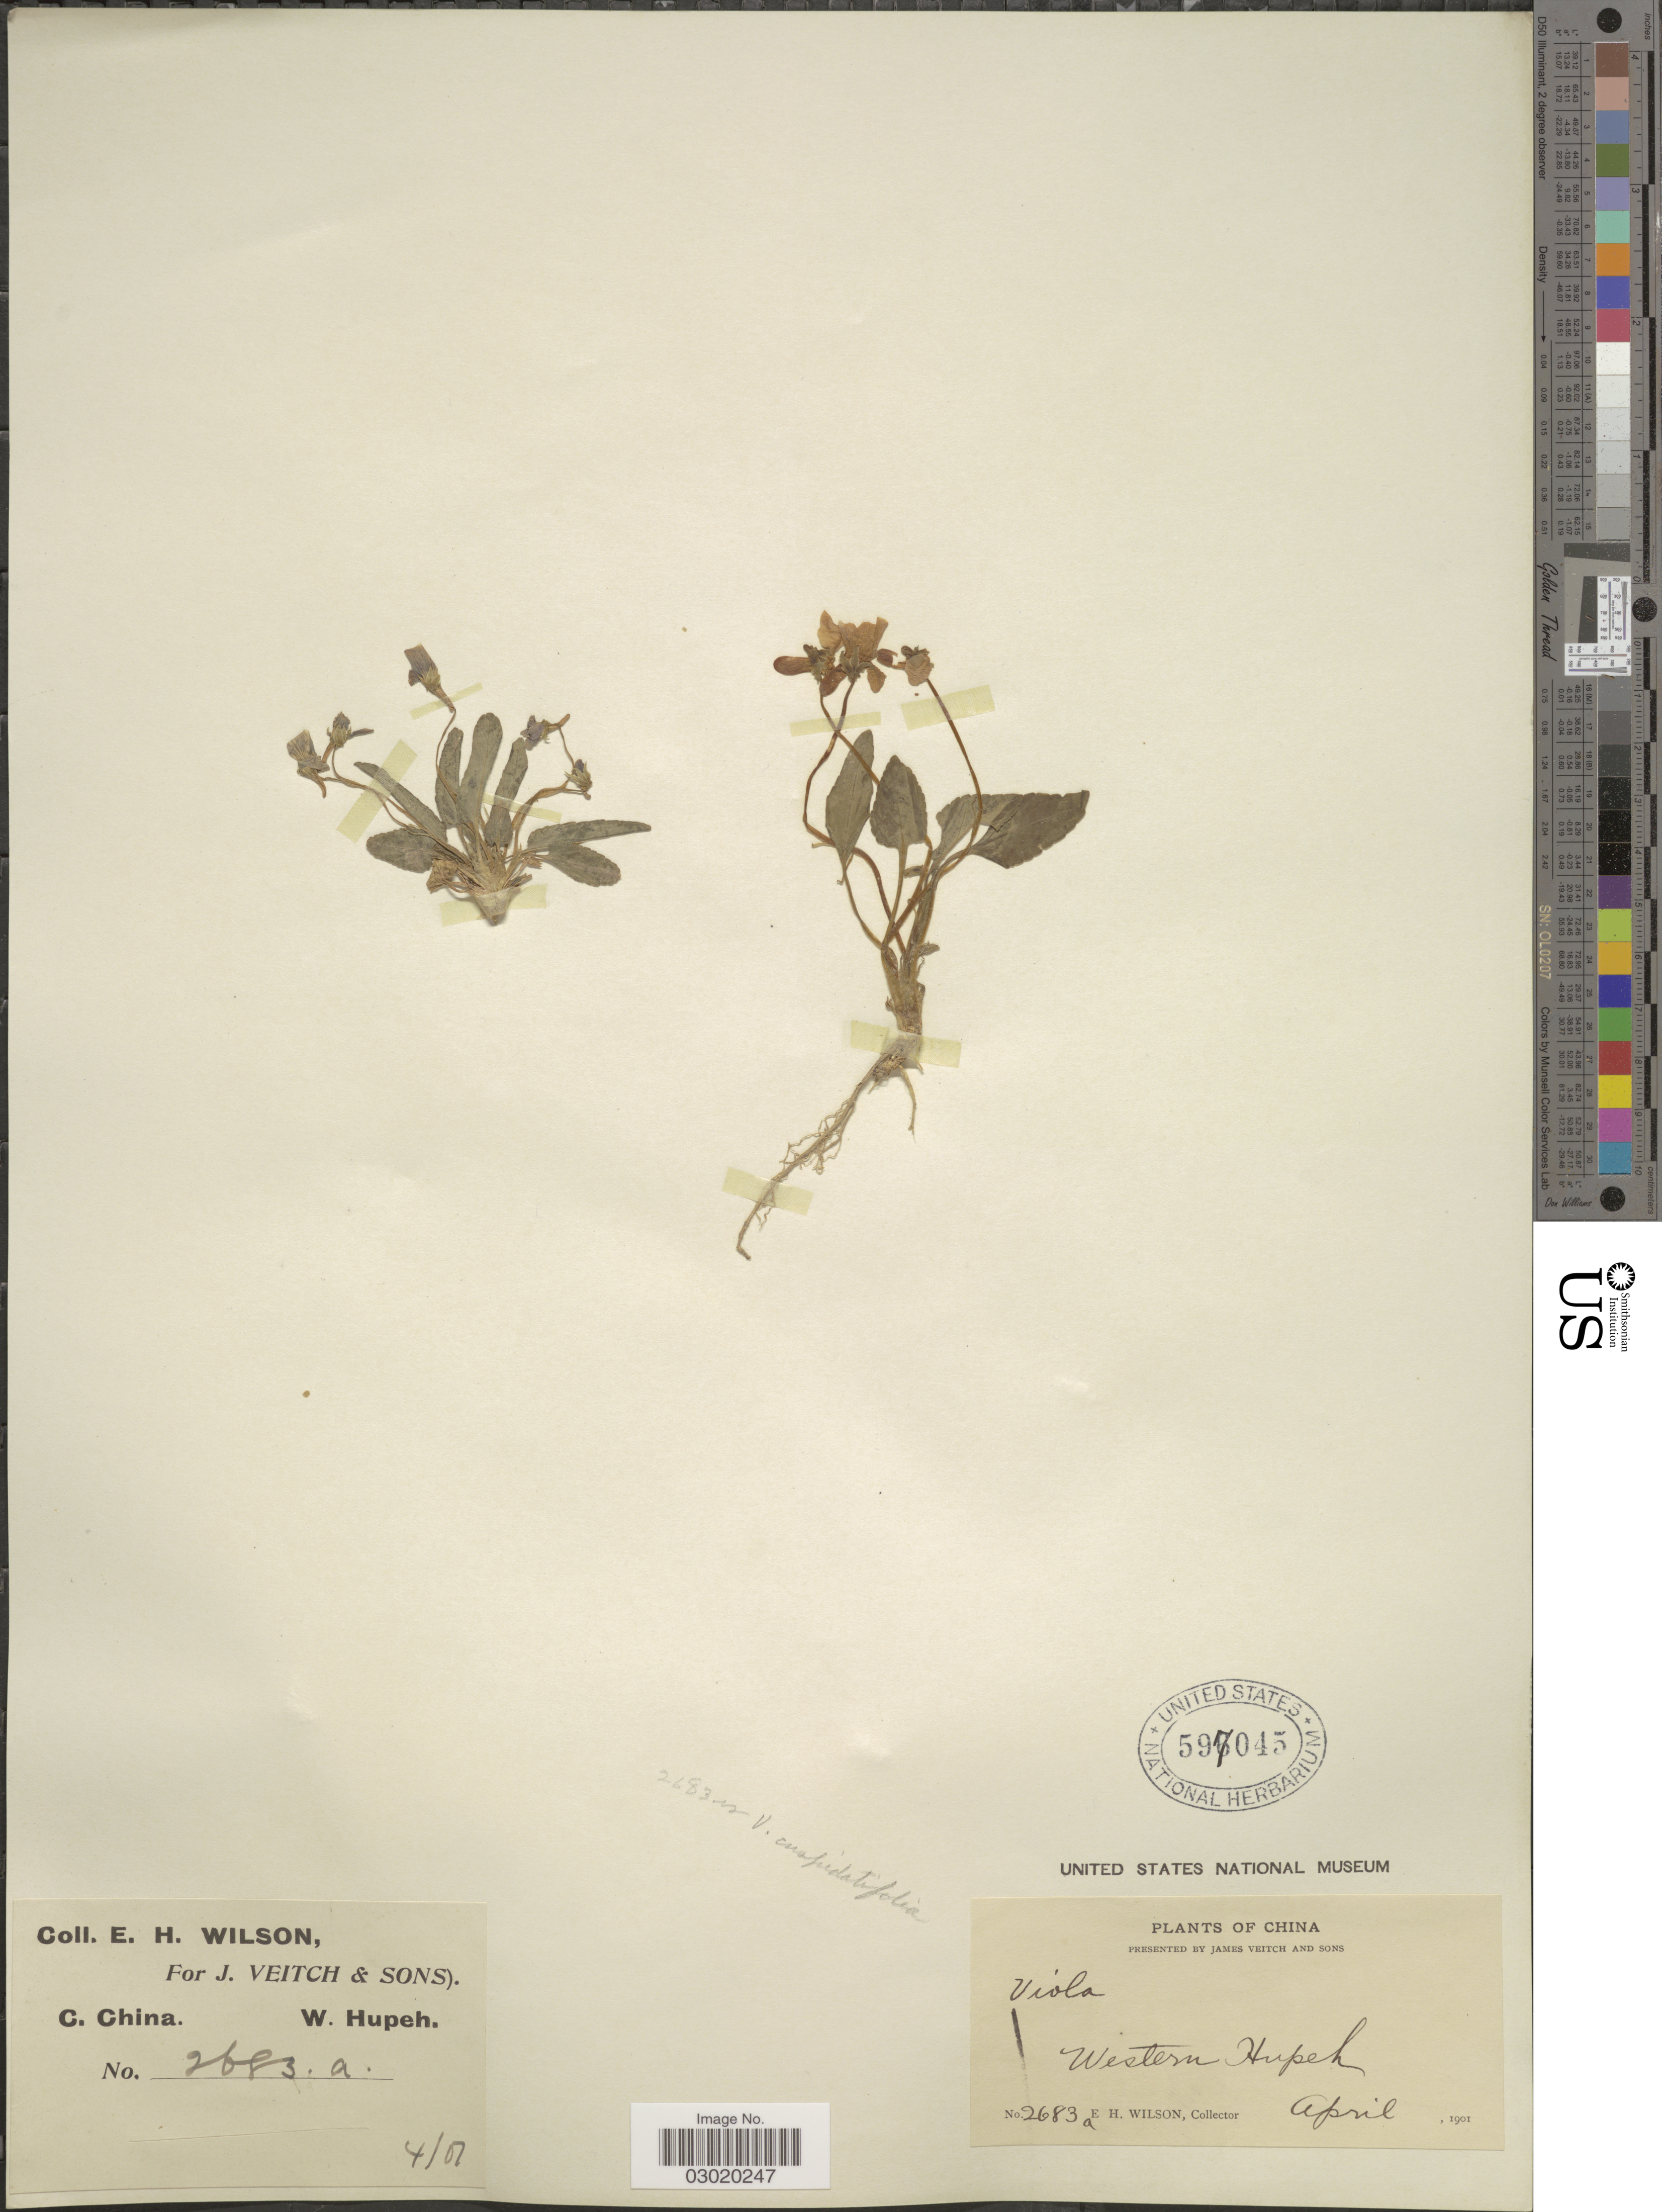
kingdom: Plantae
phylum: Tracheophyta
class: Magnoliopsida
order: Malpighiales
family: Violaceae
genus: Viola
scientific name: Viola sp.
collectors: E. Wilson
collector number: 2683a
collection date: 1901-04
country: China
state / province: Hubei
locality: Western Hupeh, C. China.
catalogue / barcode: US 597045